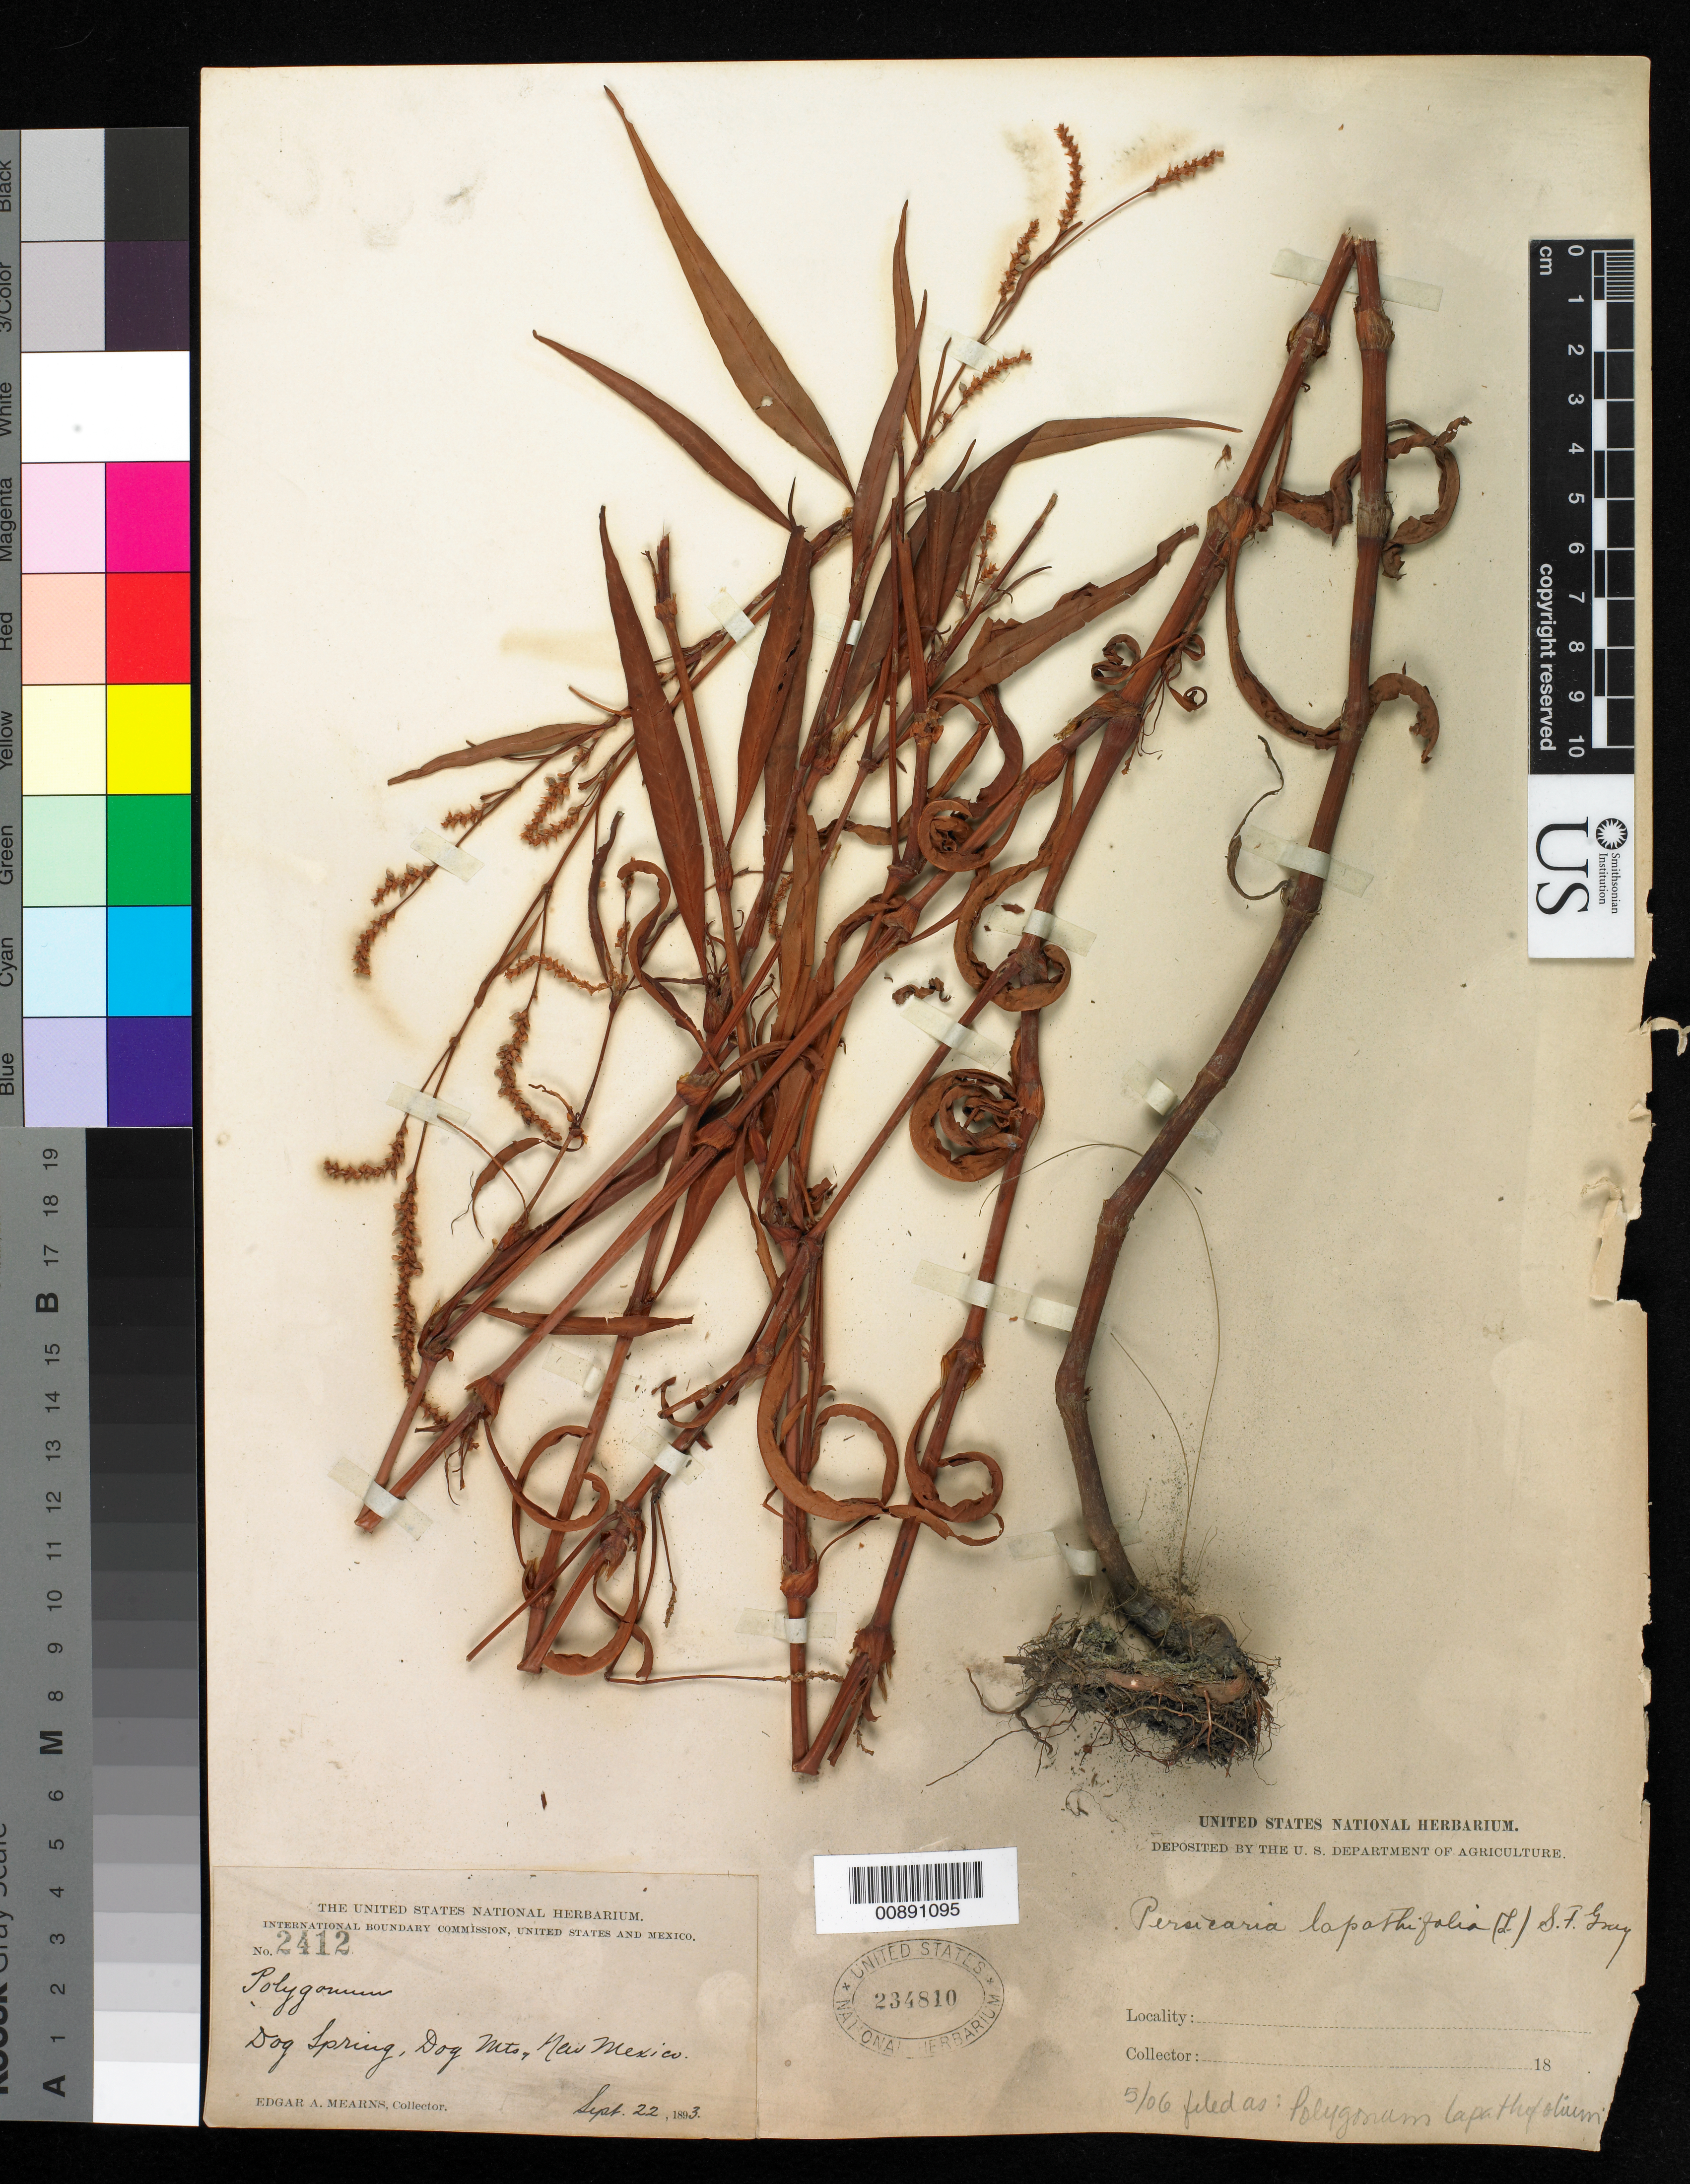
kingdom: Plantae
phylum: Tracheophyta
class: Magnoliopsida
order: Caryophyllales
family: Polygonaceae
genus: Persicaria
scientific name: Persicaria lapathifolia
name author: (L.) Delarbre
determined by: Atha, D. E.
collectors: E. A. Mearns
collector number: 2412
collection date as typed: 22 Sep 1893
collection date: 1893-09-22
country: United States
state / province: New Mexico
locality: Dog Spring, Dog Mts., New Mexico.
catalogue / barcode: US 234810